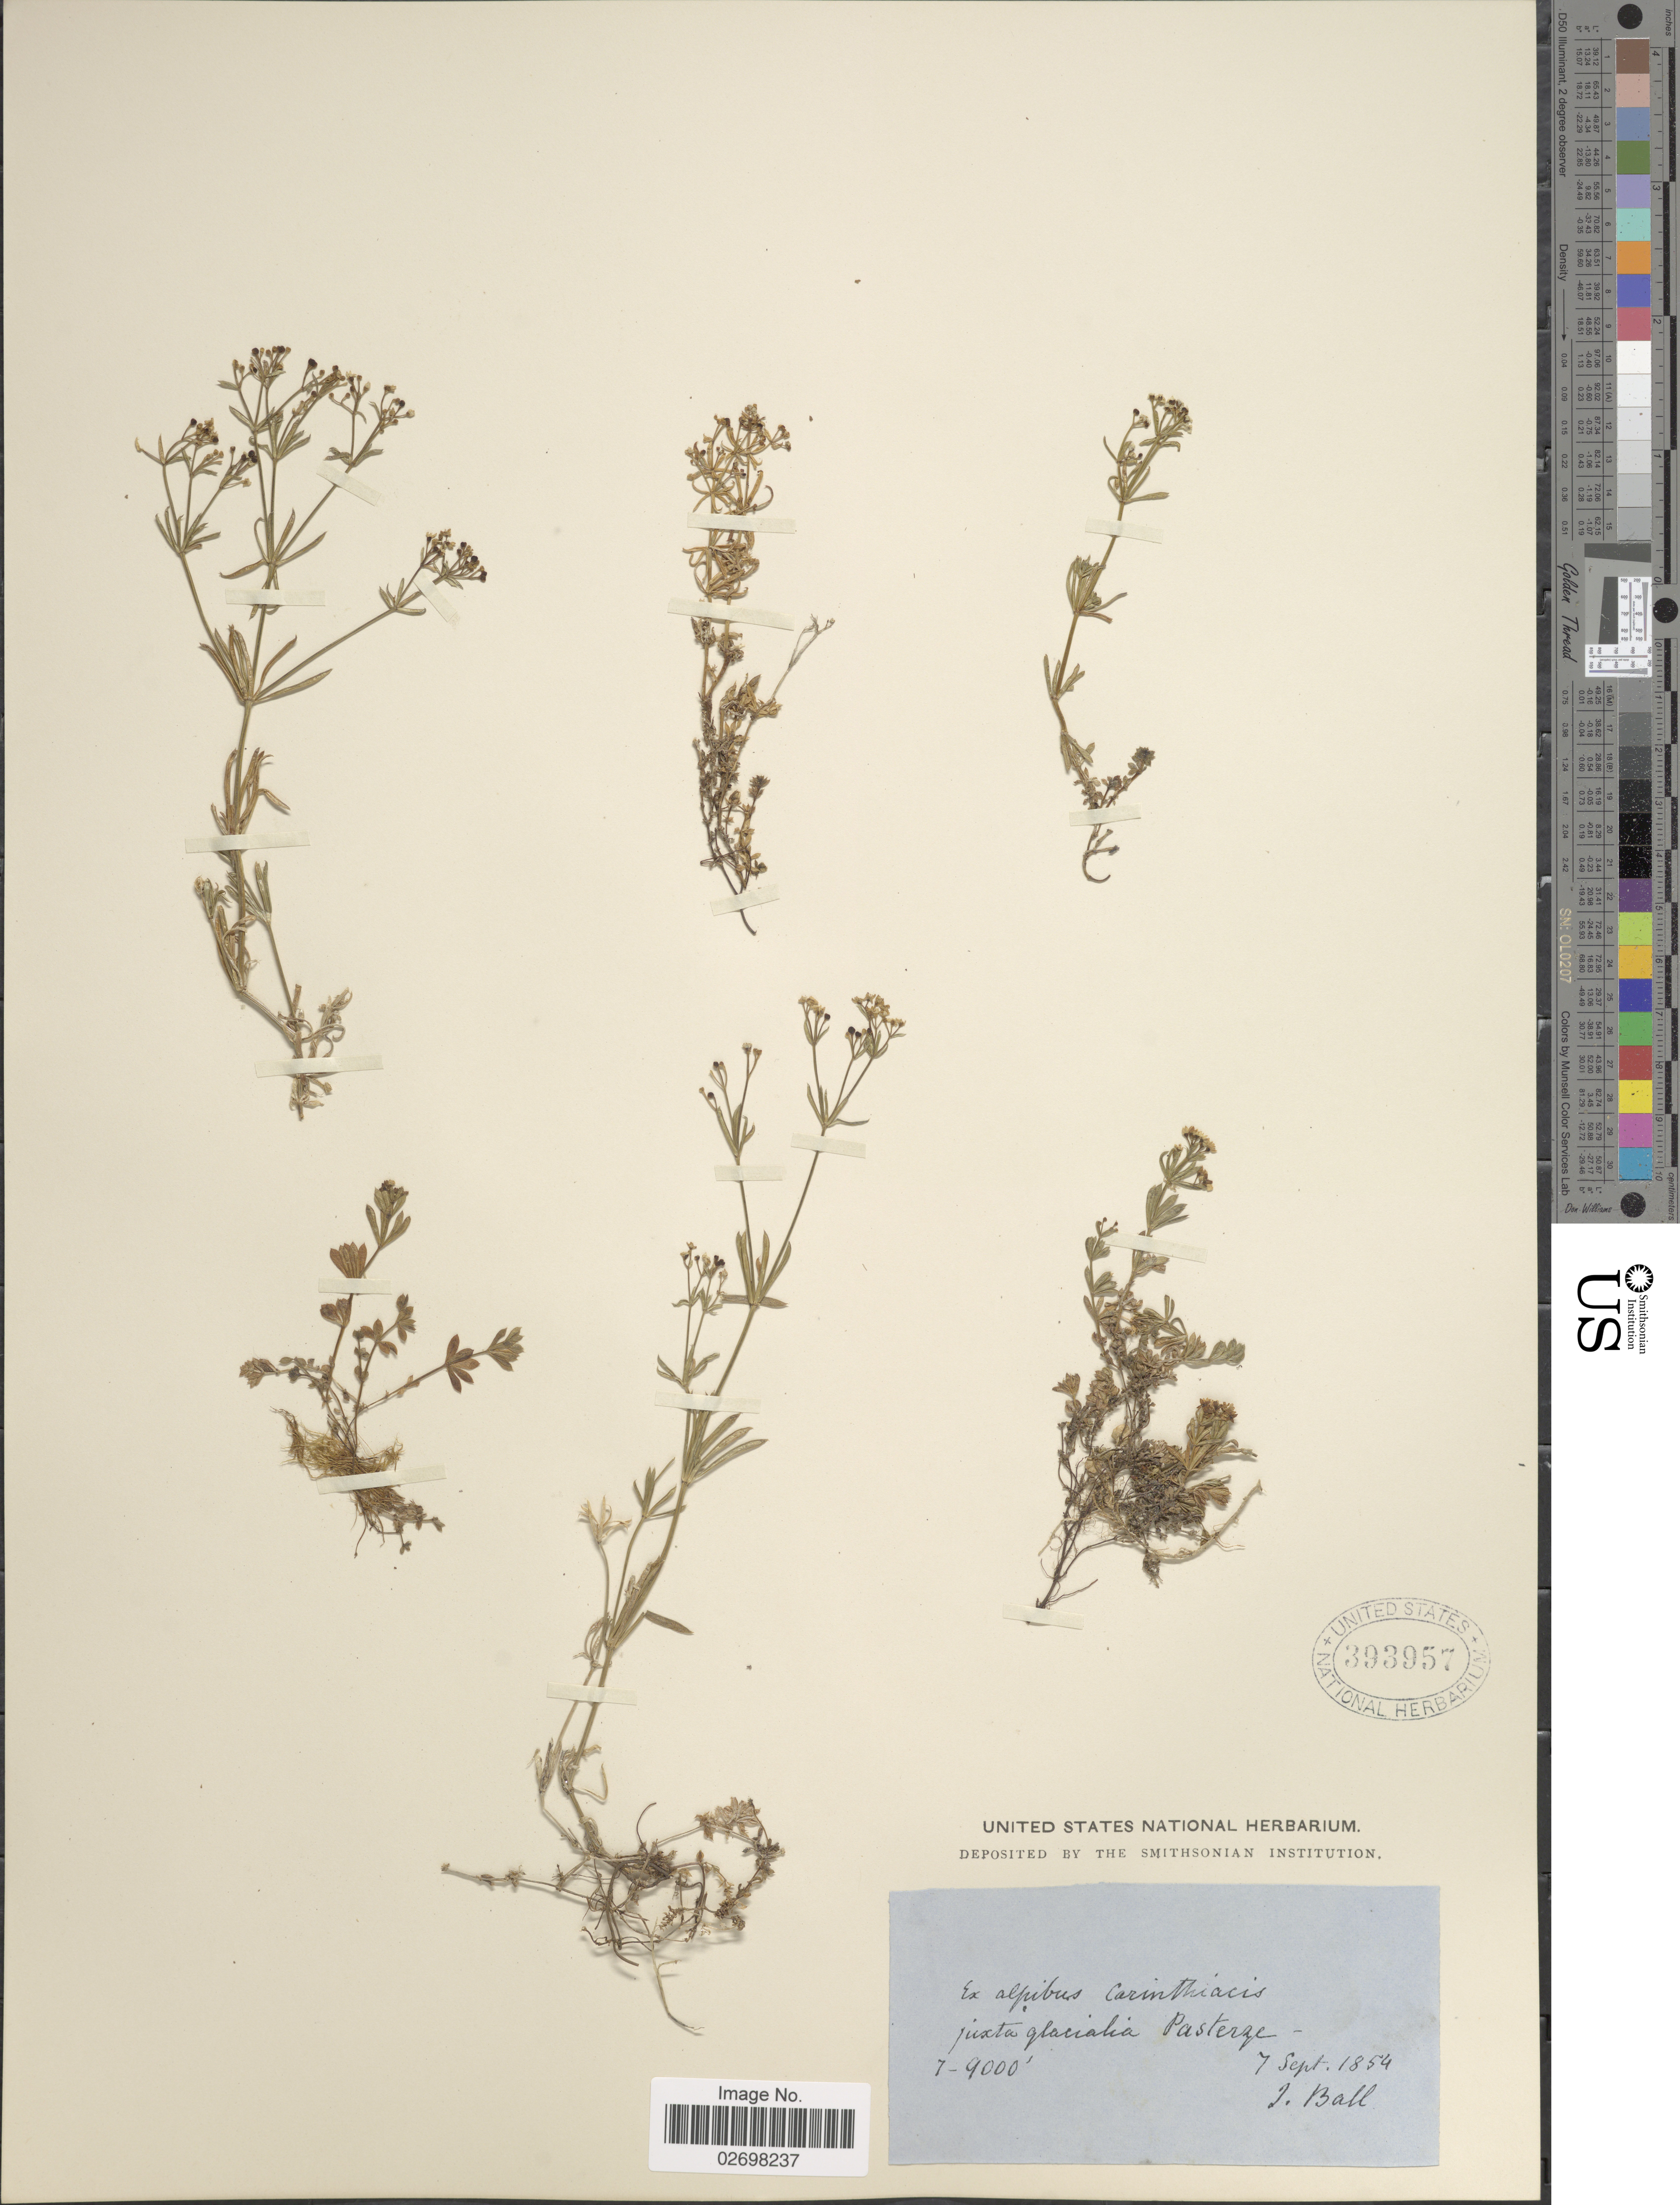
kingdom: Plantae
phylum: Tracheophyta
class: Magnoliopsida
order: Gentianales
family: Rubiaceae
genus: Galium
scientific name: Galium sp.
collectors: J. Ball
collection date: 1854-09-07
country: Austria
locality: Alpibus Carinthiacis juxta glacialia Pasterze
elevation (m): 2134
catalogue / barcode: US 393957